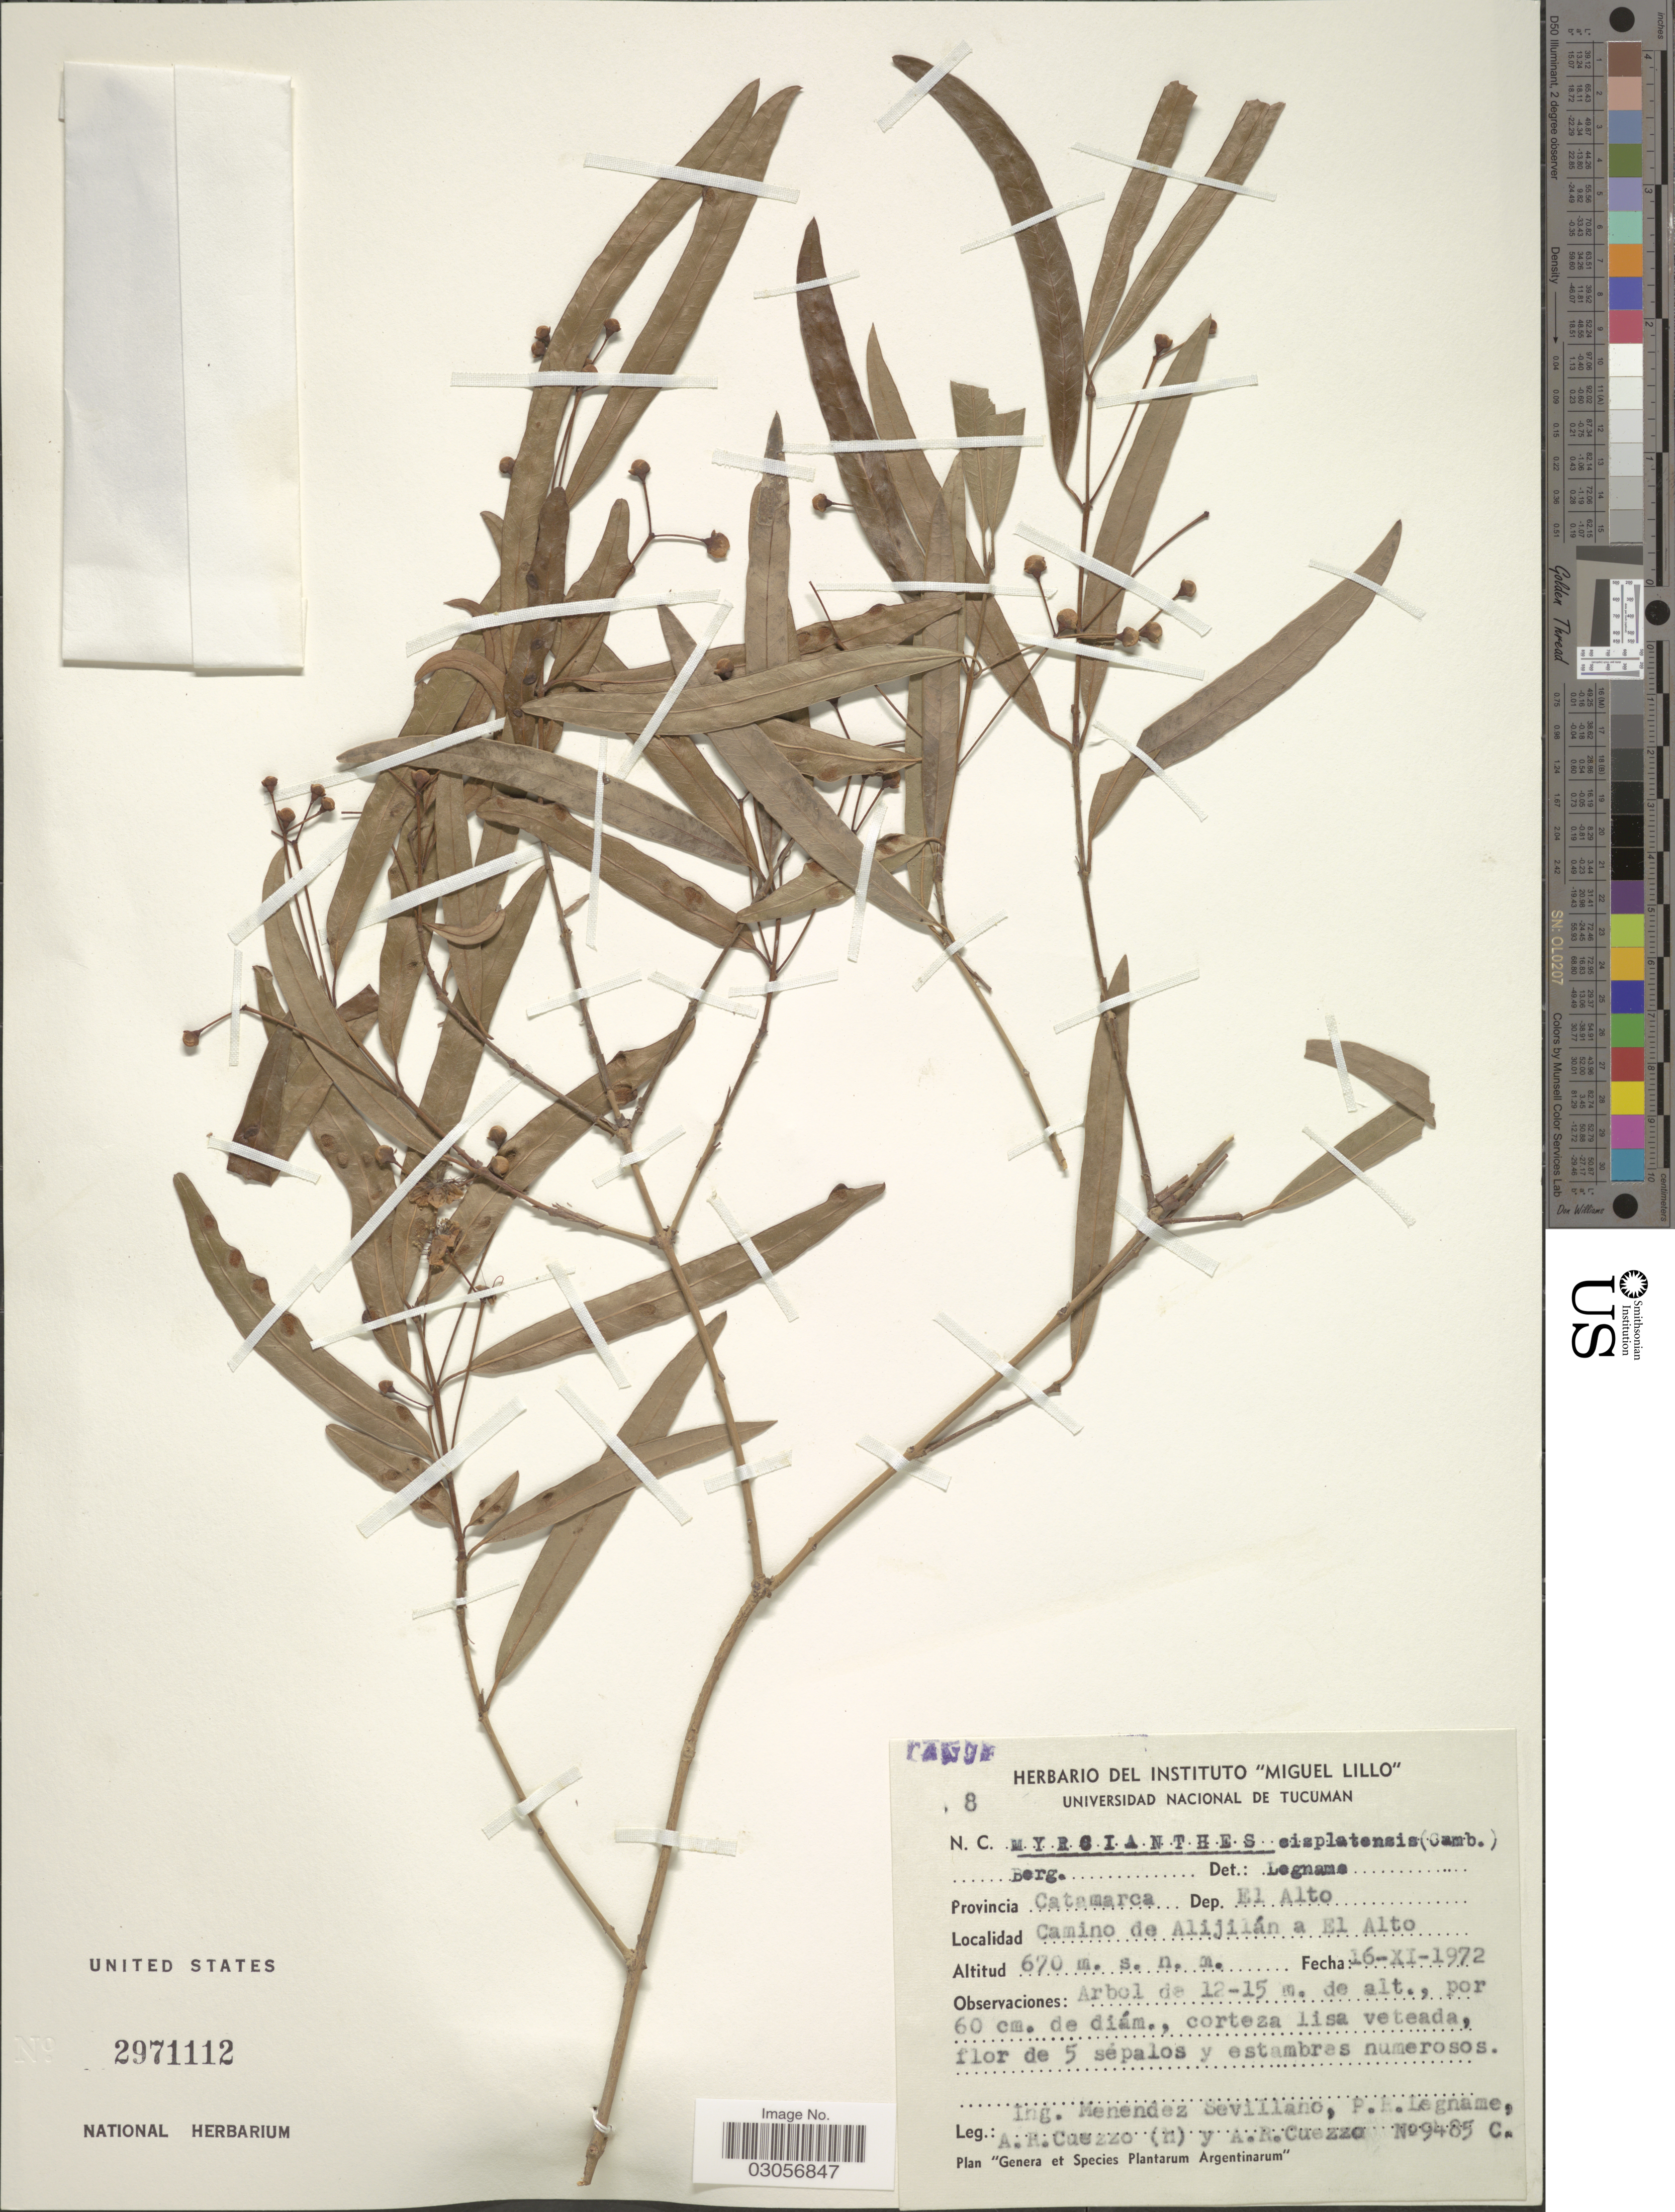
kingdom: Plantae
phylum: Tracheophyta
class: Magnoliopsida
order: Myrtales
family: Myrtaceae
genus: Myrcianthes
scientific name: Myrcianthes cisplatensis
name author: (Cambess.) O. Berg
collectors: I. Menedez Sevillano, P. R. Legname, A. Cuezzo & A. Cuezzo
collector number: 9485C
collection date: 1972-11-16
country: Argentina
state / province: Catamarca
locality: Dep. El Alto, Camino de Alijlán a El Alto.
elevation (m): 670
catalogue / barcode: US 2971112